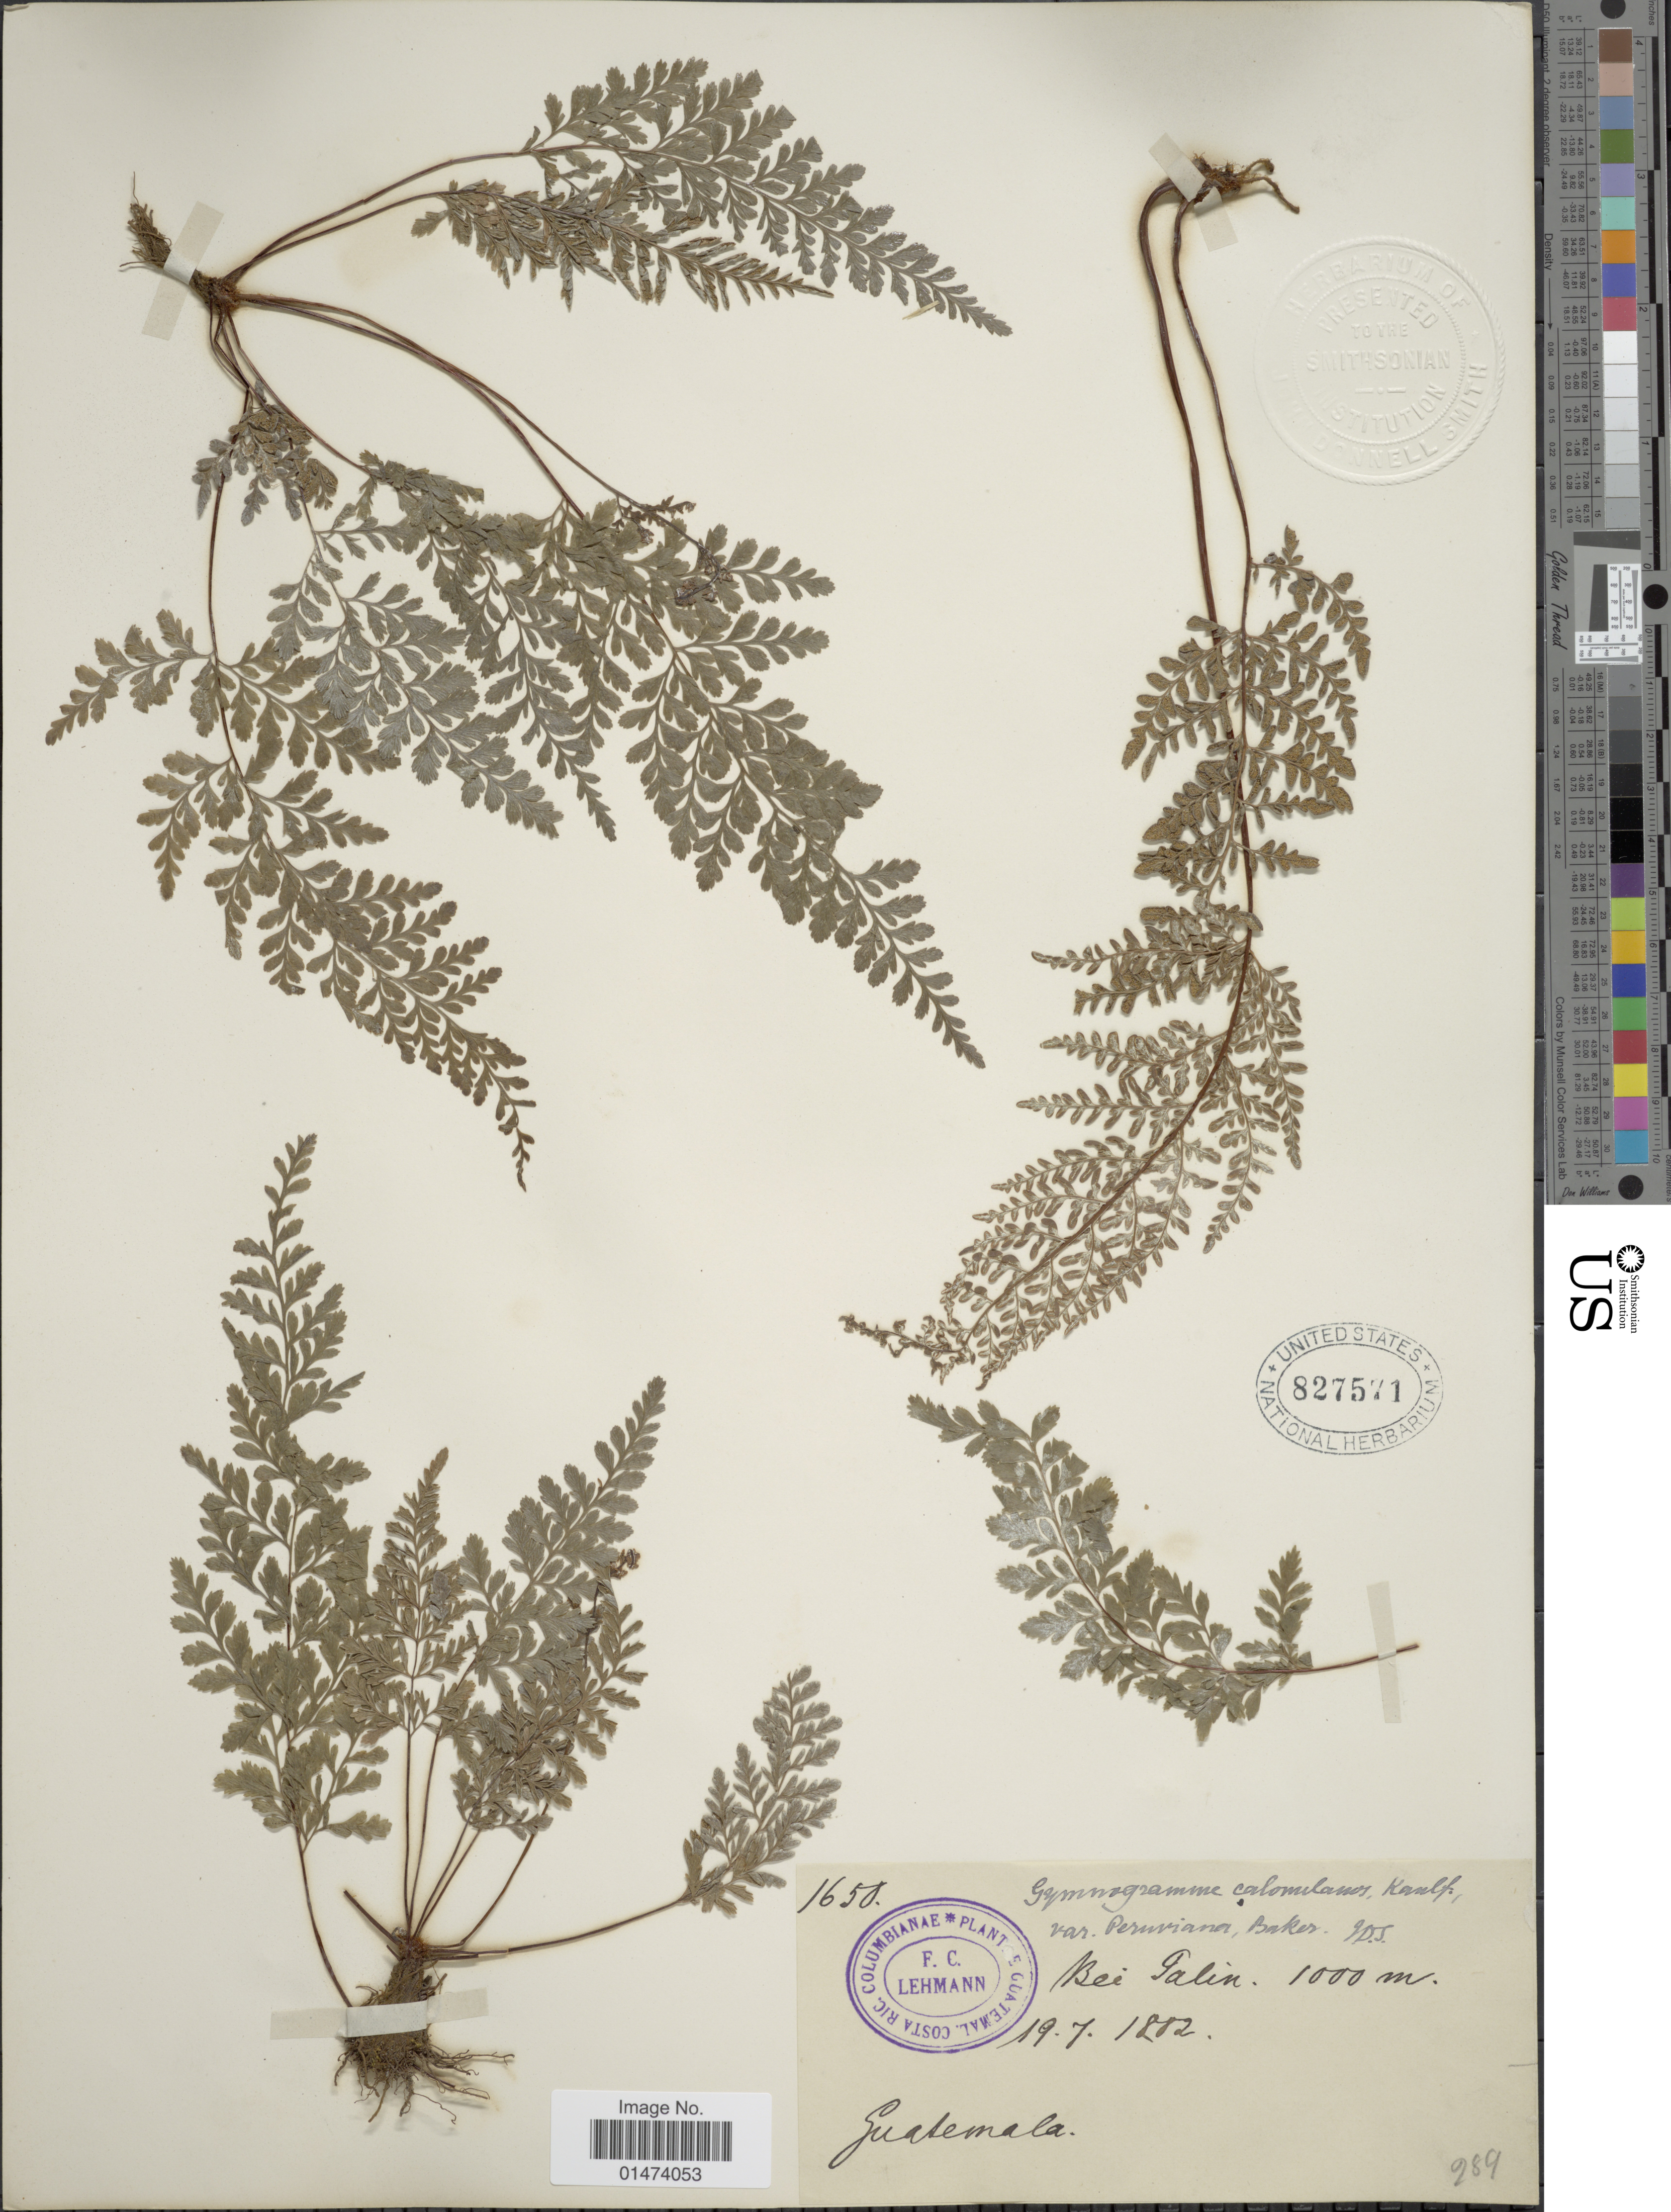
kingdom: Plantae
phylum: Tracheophyta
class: Polypodiopsida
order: Polypodiales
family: Pteridaceae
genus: Pityrogramma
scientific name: Pityrogramma dealbata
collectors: F. C. Lehmann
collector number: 1650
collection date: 1802-07-19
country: Guatemala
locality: Bei Palín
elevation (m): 1000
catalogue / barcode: US 827571